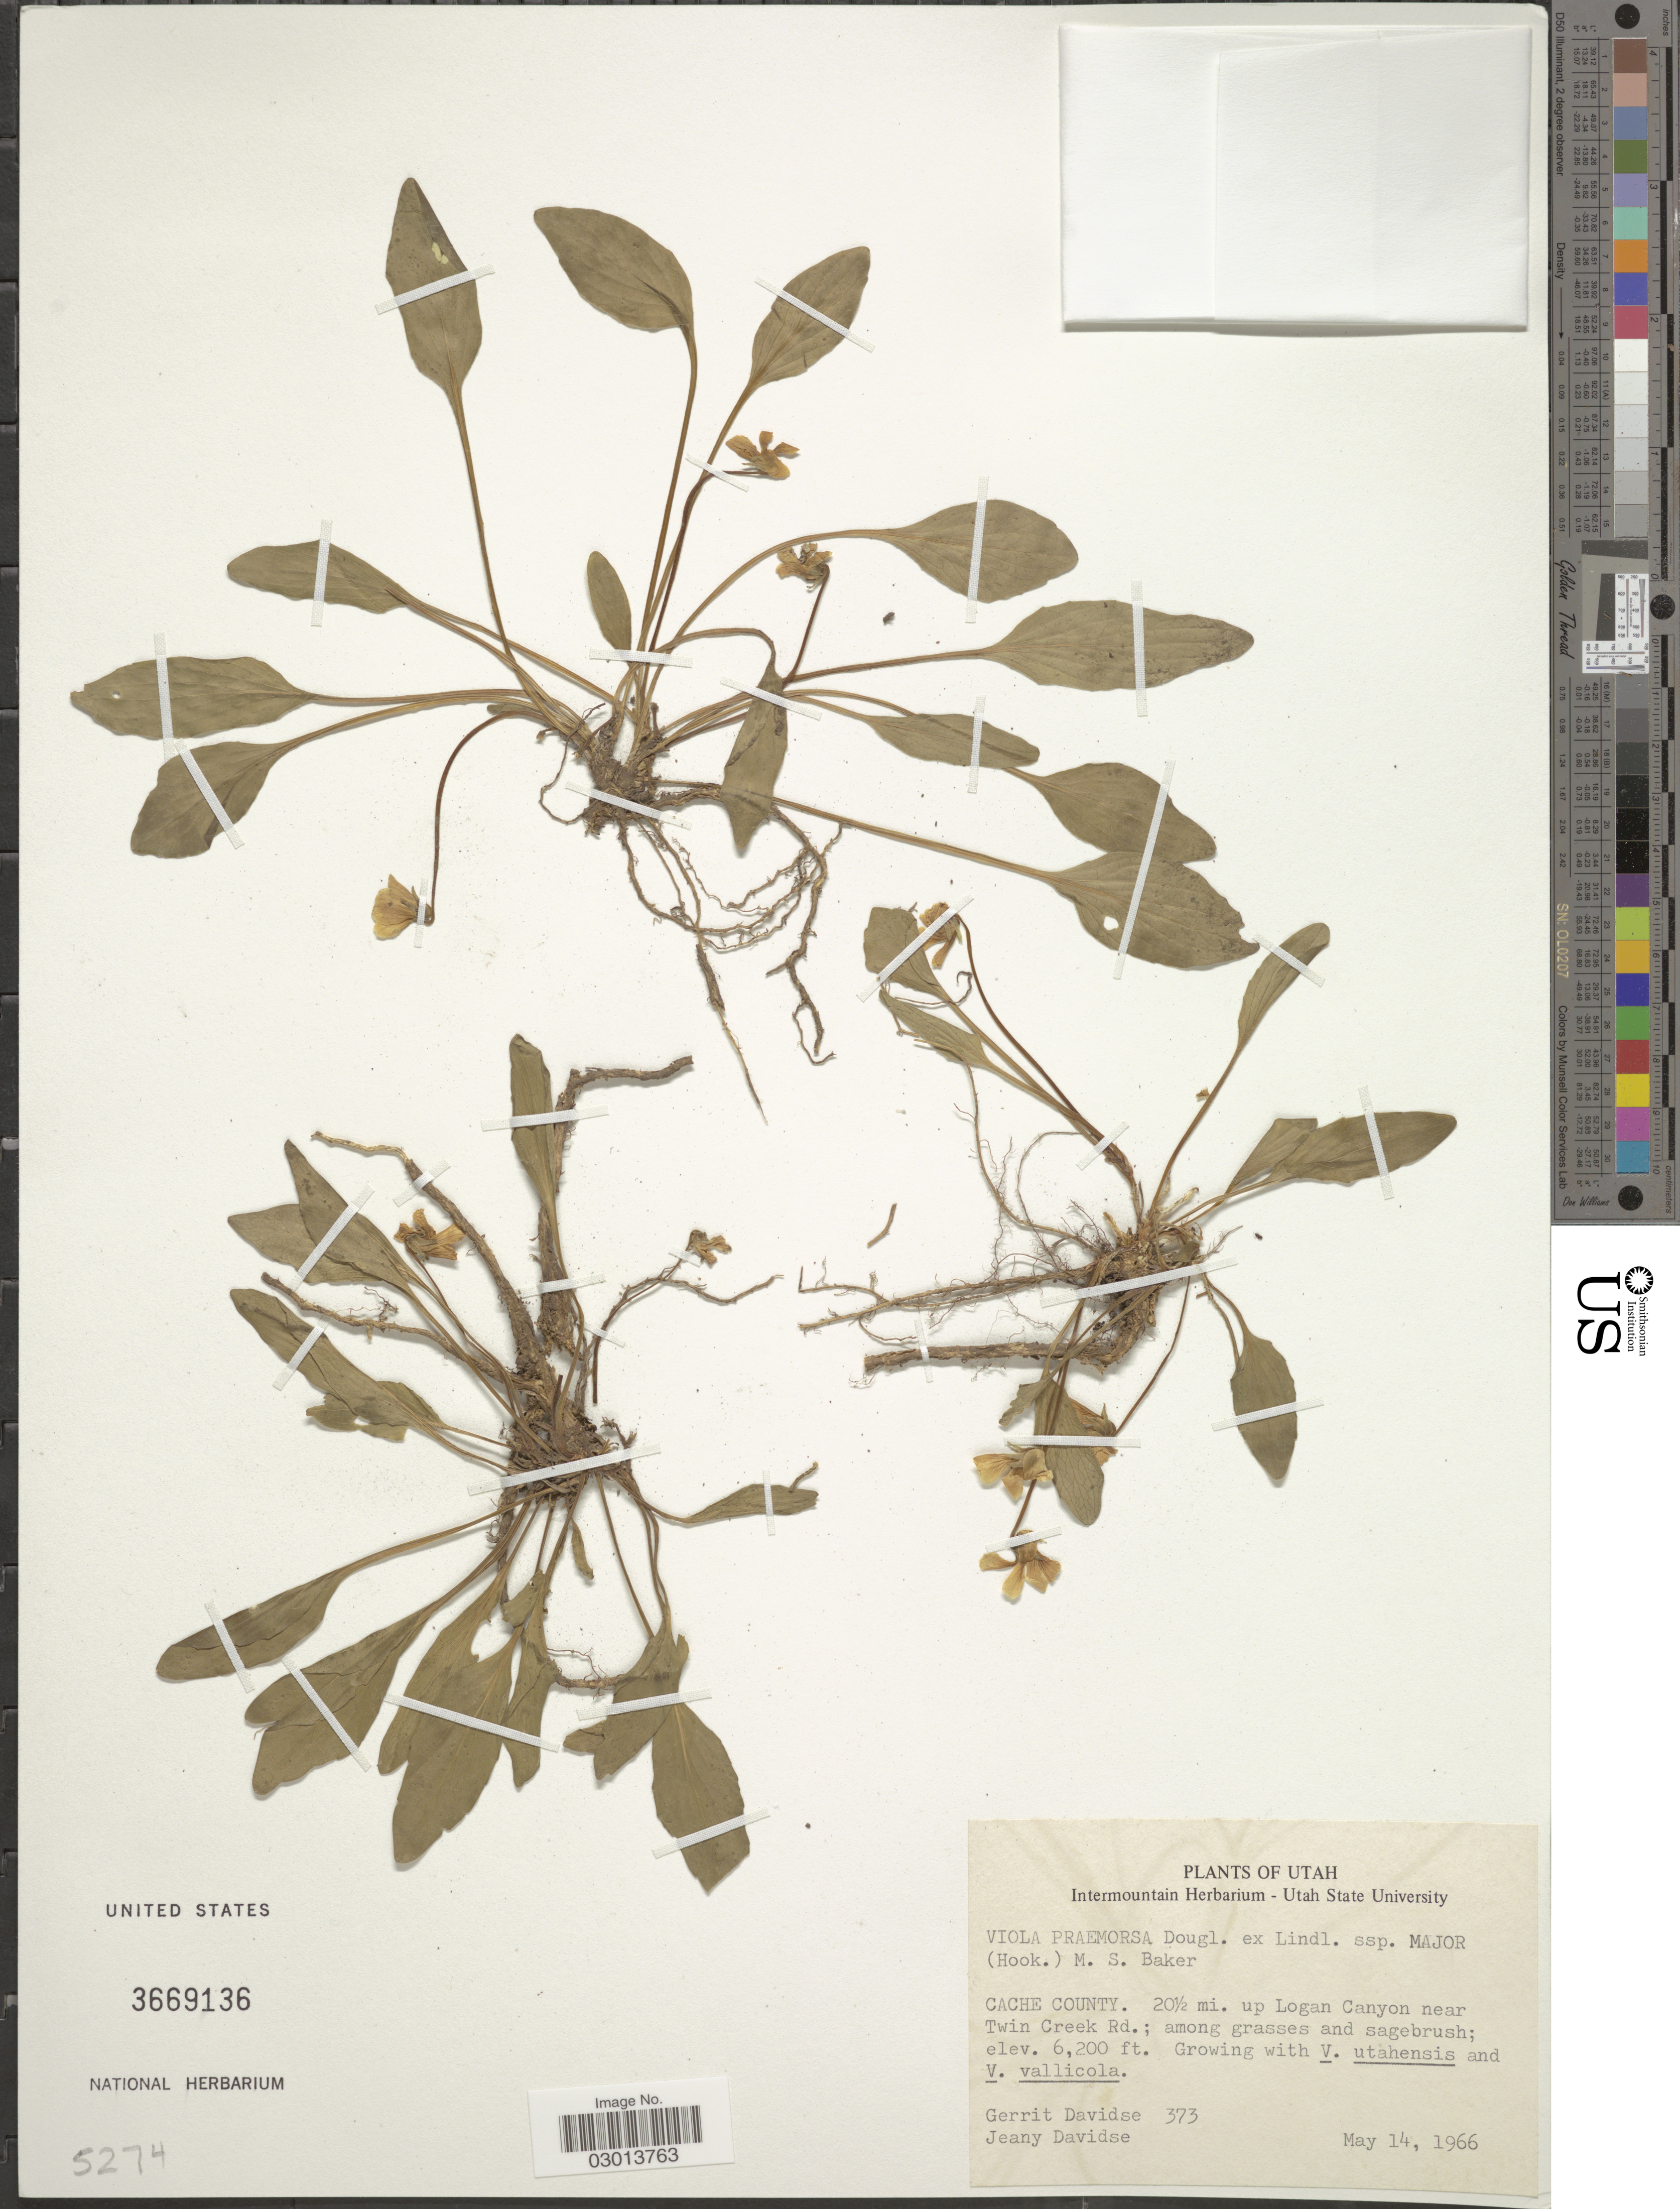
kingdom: Plantae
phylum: Tracheophyta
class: Magnoliopsida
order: Malpighiales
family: Violaceae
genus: Viola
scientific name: Viola praemorsa subsp. major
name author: (Hook.) M.S. Baker & Clausen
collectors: G. Davidse & J. Davidse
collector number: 373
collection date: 1966-05-14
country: United States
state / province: Utah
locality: Cache Co. 20½ mi. up Logan Canyon near Twin Creek Rd.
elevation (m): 1890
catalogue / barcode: US 3669136